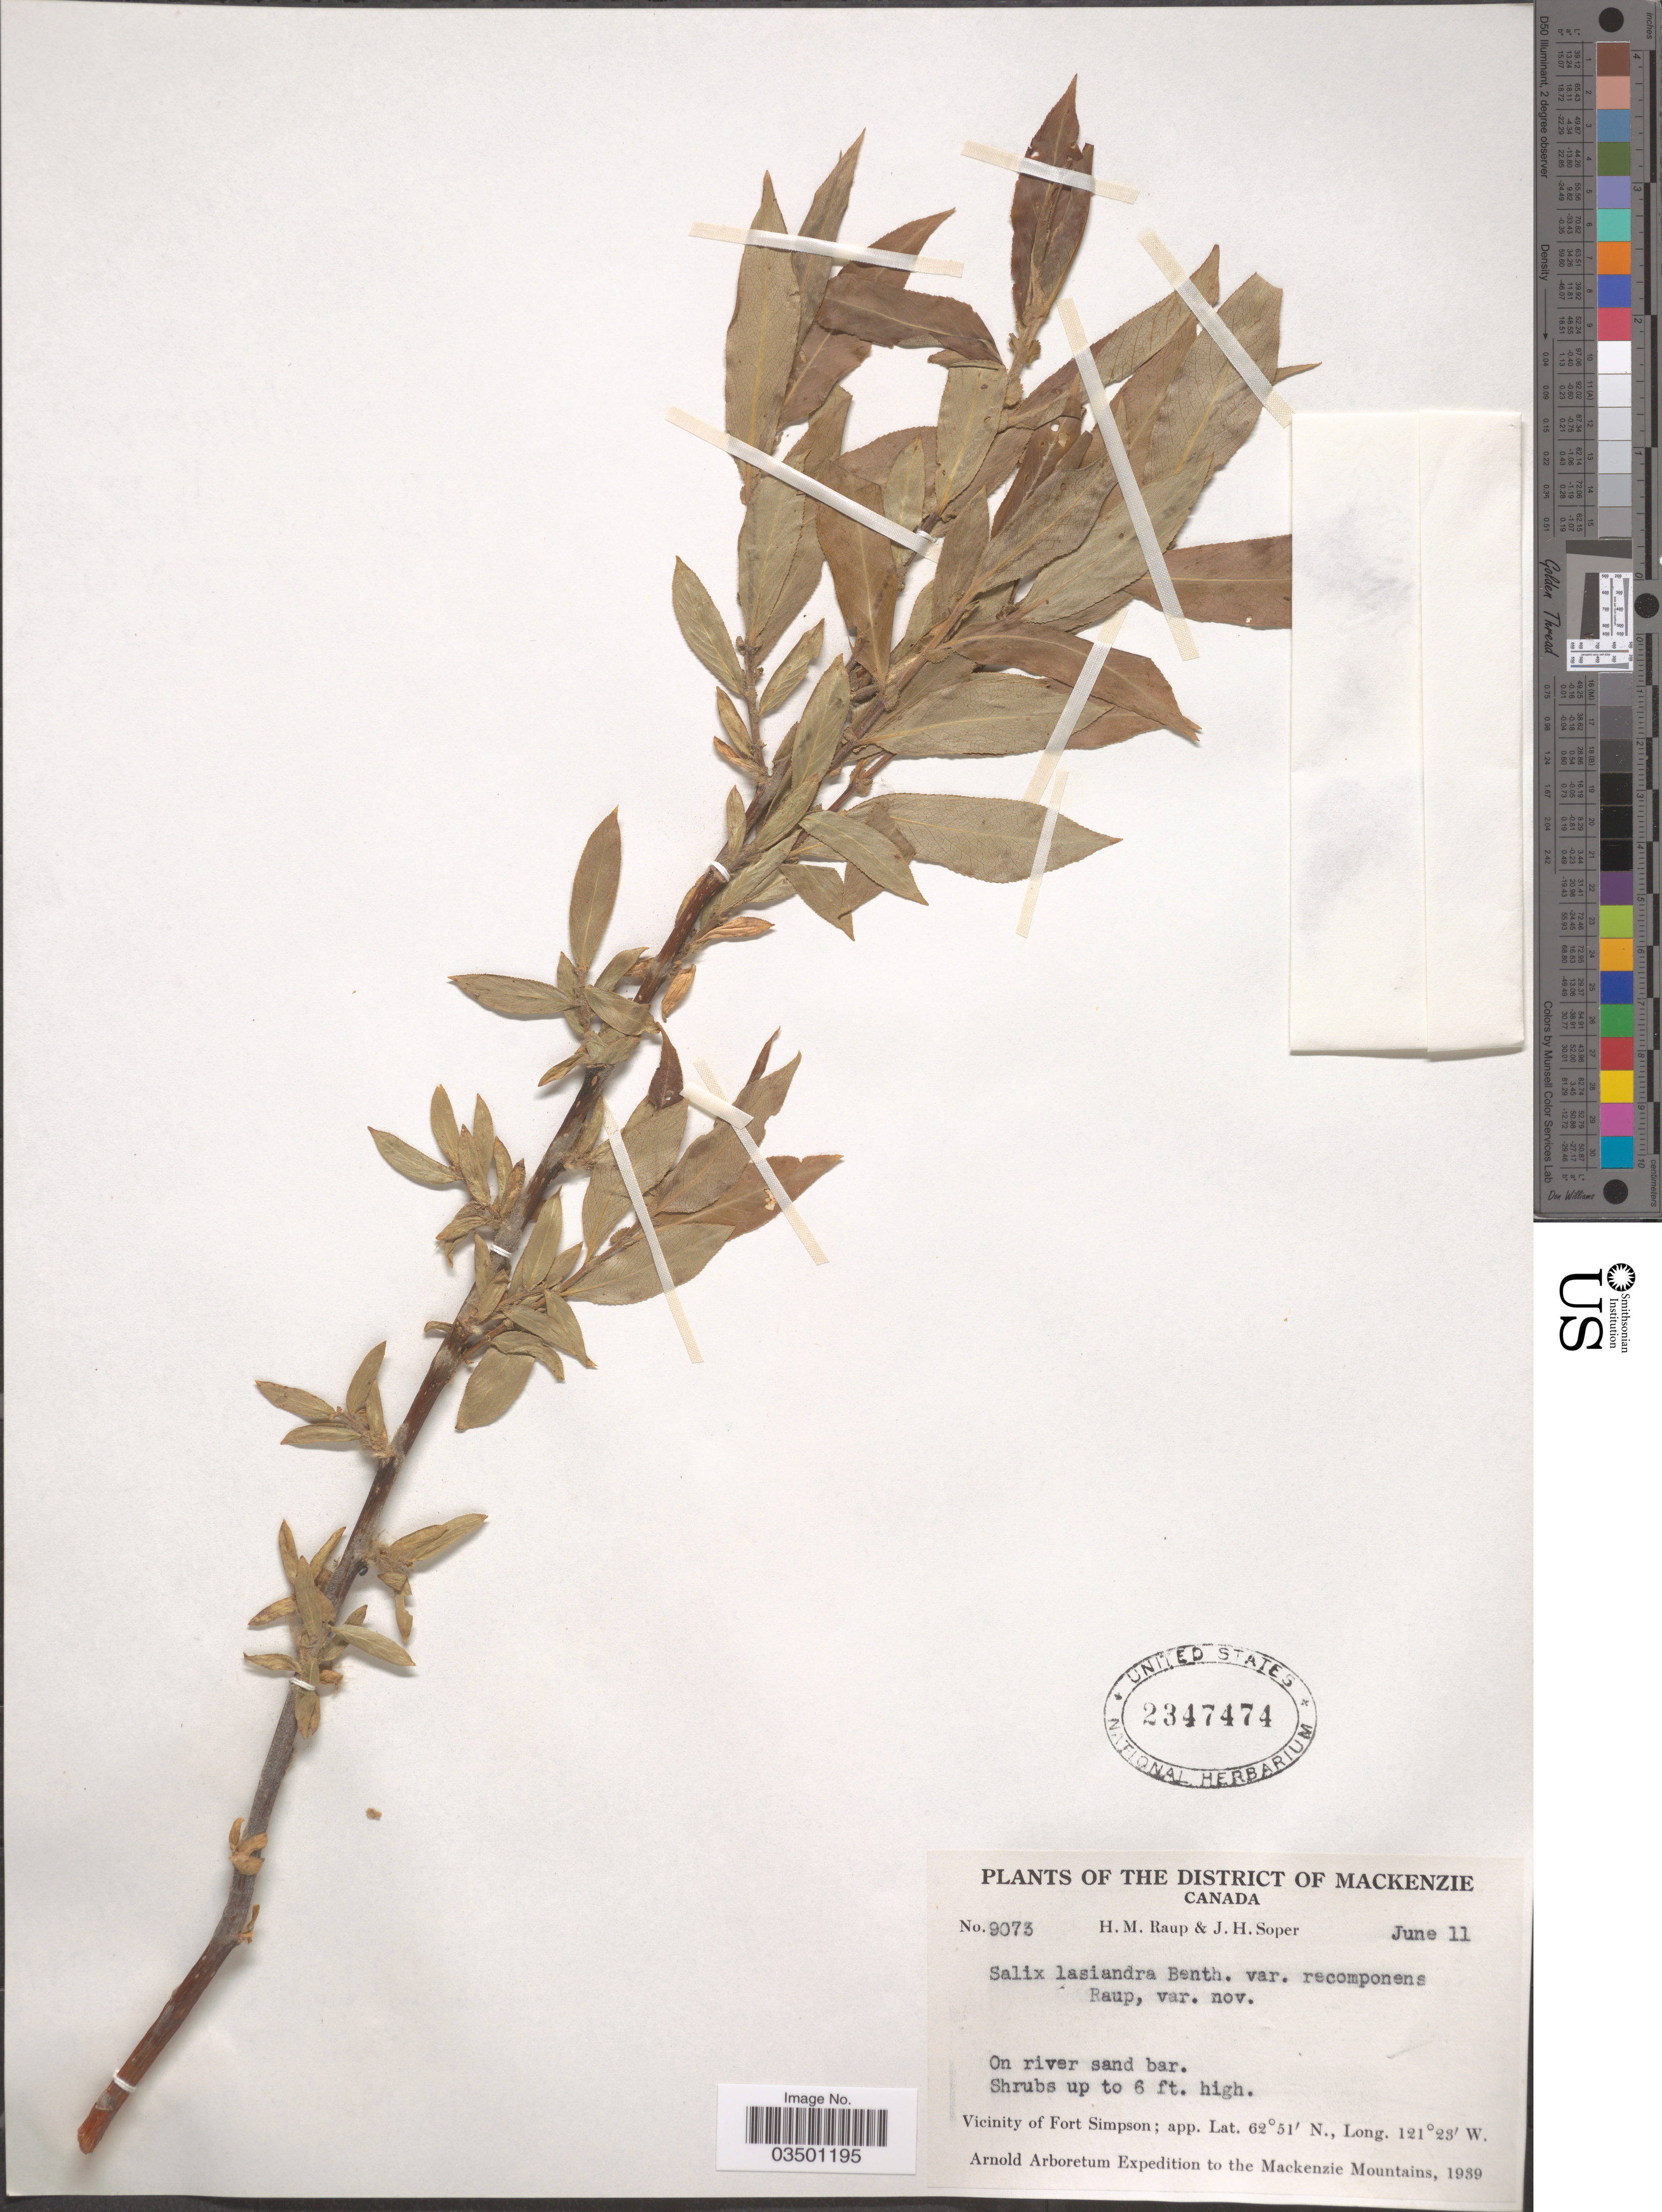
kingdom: Plantae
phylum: Tracheophyta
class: Magnoliopsida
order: Malpighiales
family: Salicaceae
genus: Salix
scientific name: Salix lasiandra var. recomponens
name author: Raup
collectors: H. Raup & J. H. Soper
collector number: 9073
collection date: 1939-06-11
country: Canada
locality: The District of Mackenzie. Vicinity of Fort Simpson. The Mackenzie Mountains.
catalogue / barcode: US 2347474